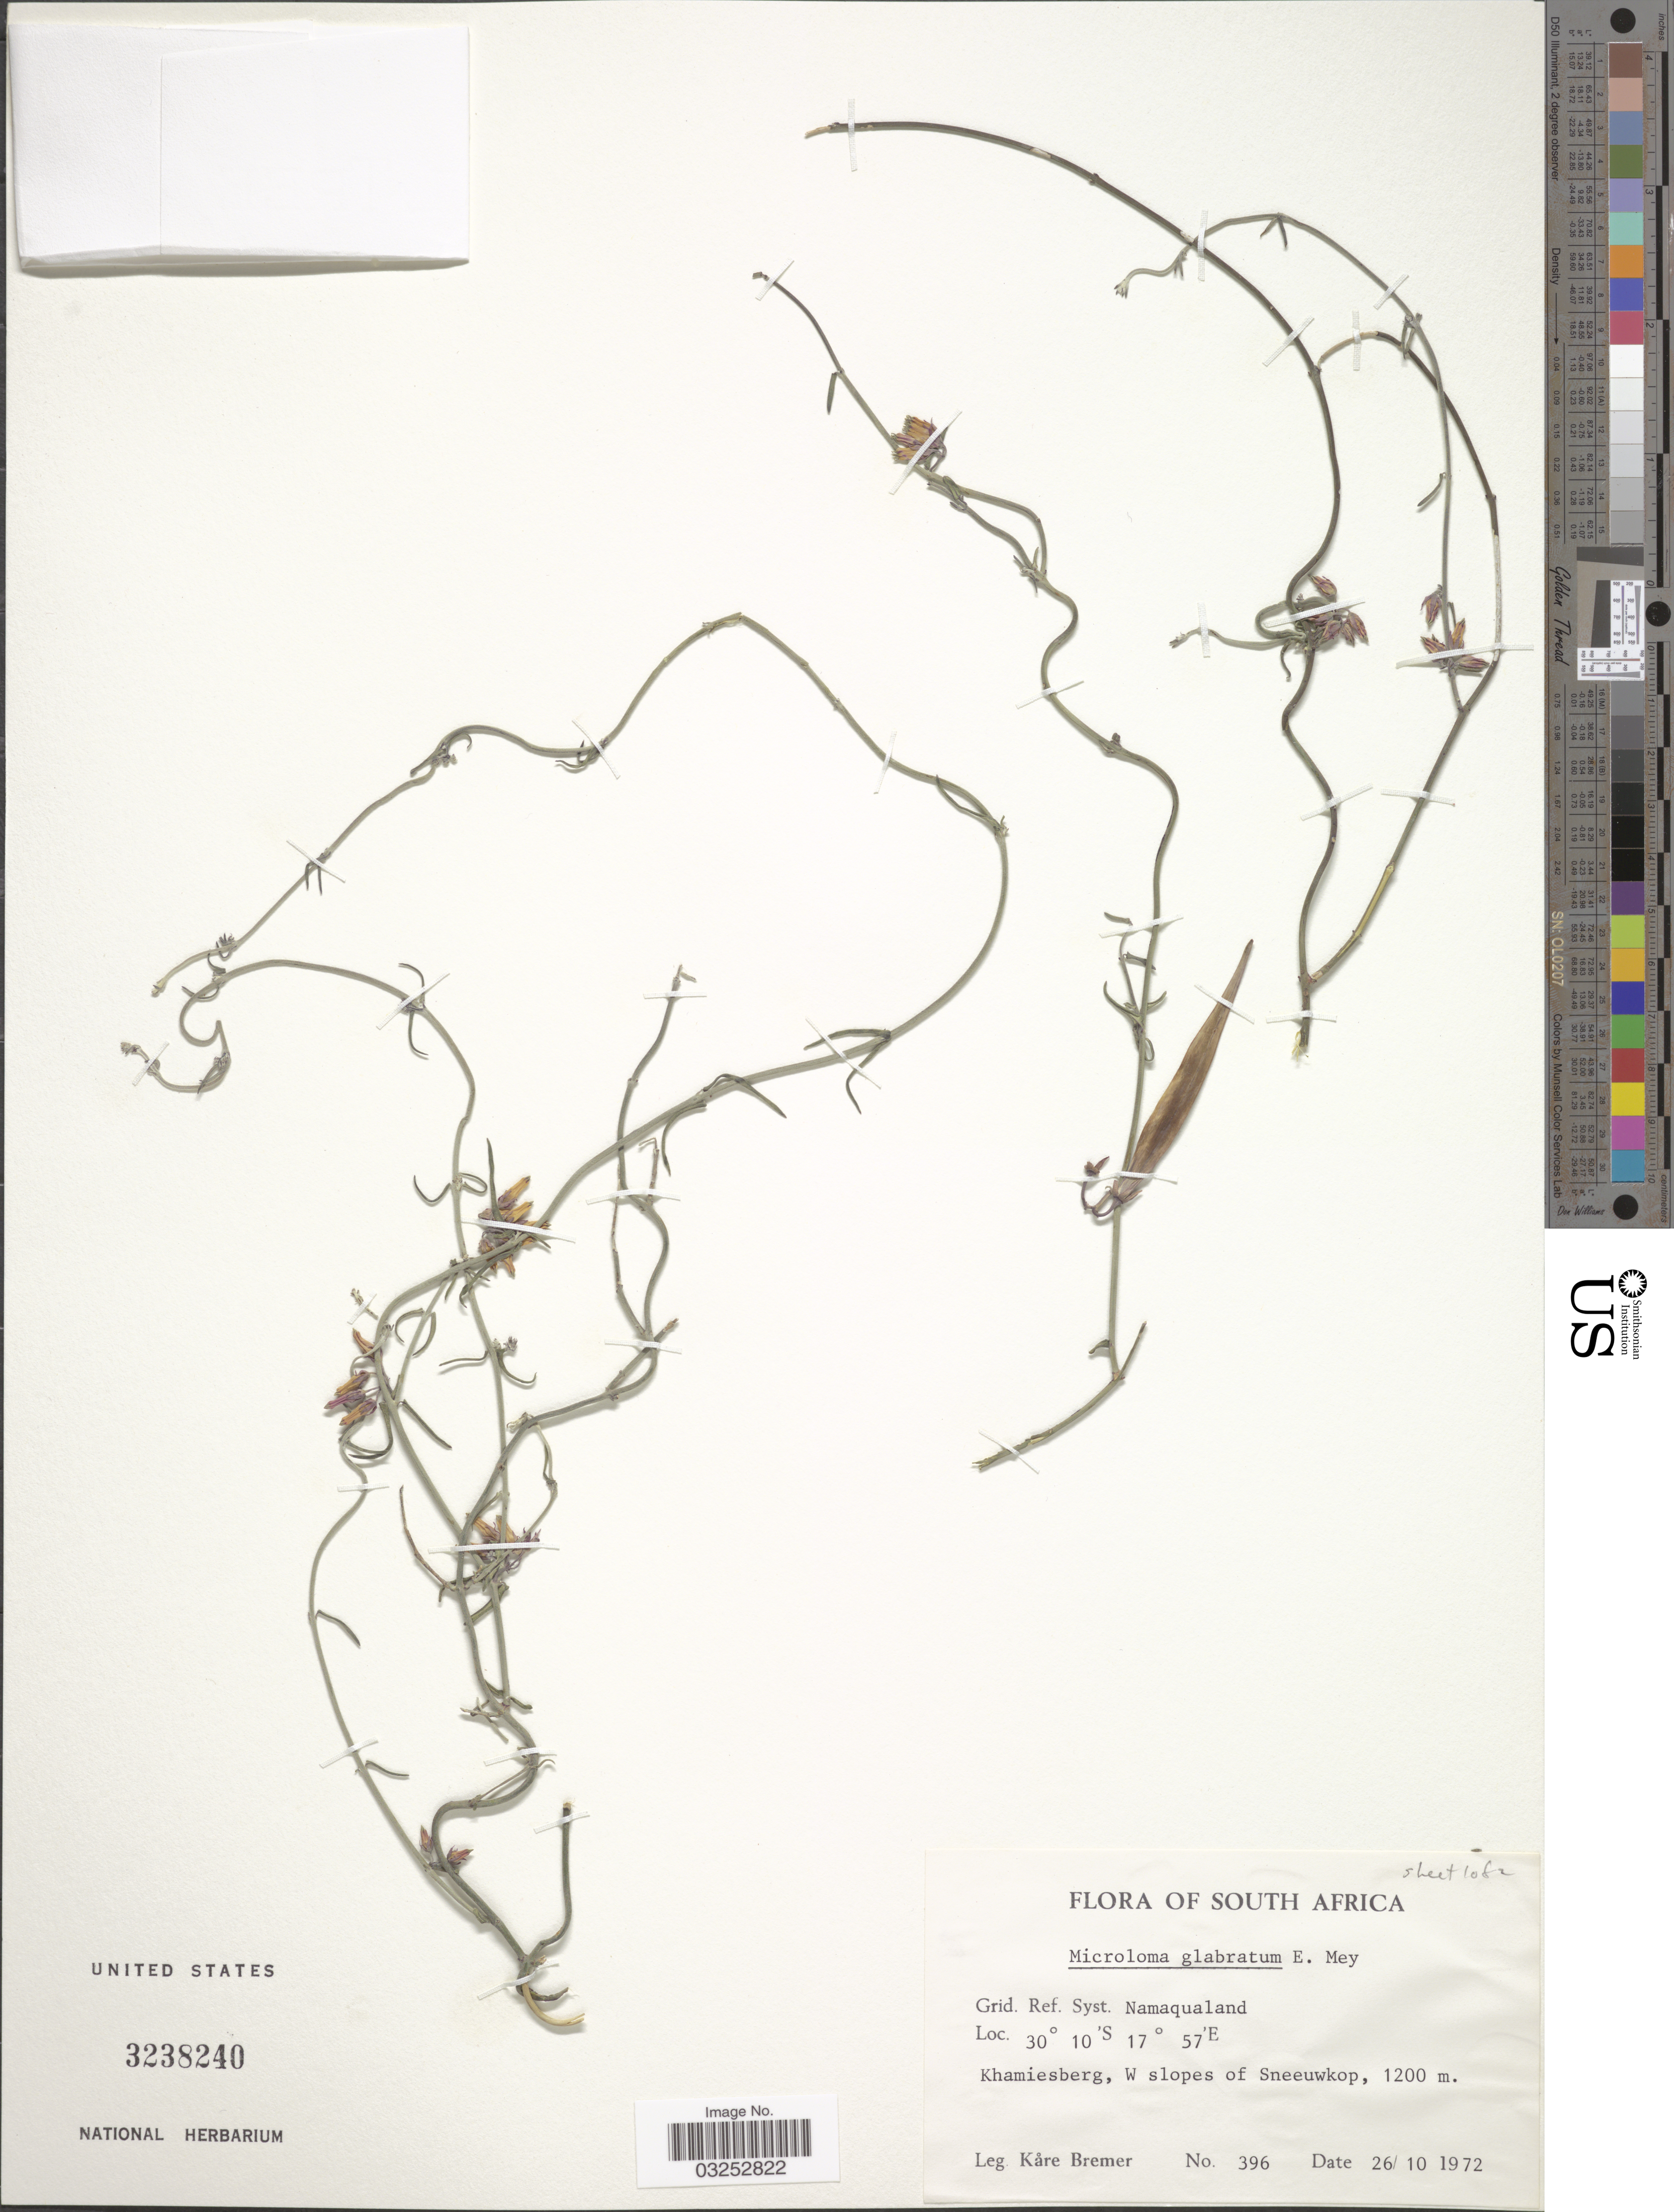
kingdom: Plantae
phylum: Tracheophyta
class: Magnoliopsida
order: Gentianales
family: Apocynaceae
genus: Microloma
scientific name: Microloma glabratum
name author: E. Mey.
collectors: K. Bremer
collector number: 396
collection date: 1972-10-26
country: South Africa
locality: Grid. Ref. Syst. Namaqualand, Khamiesberg, W slopes of Sneeuwkop.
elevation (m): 1200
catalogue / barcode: US 3238240